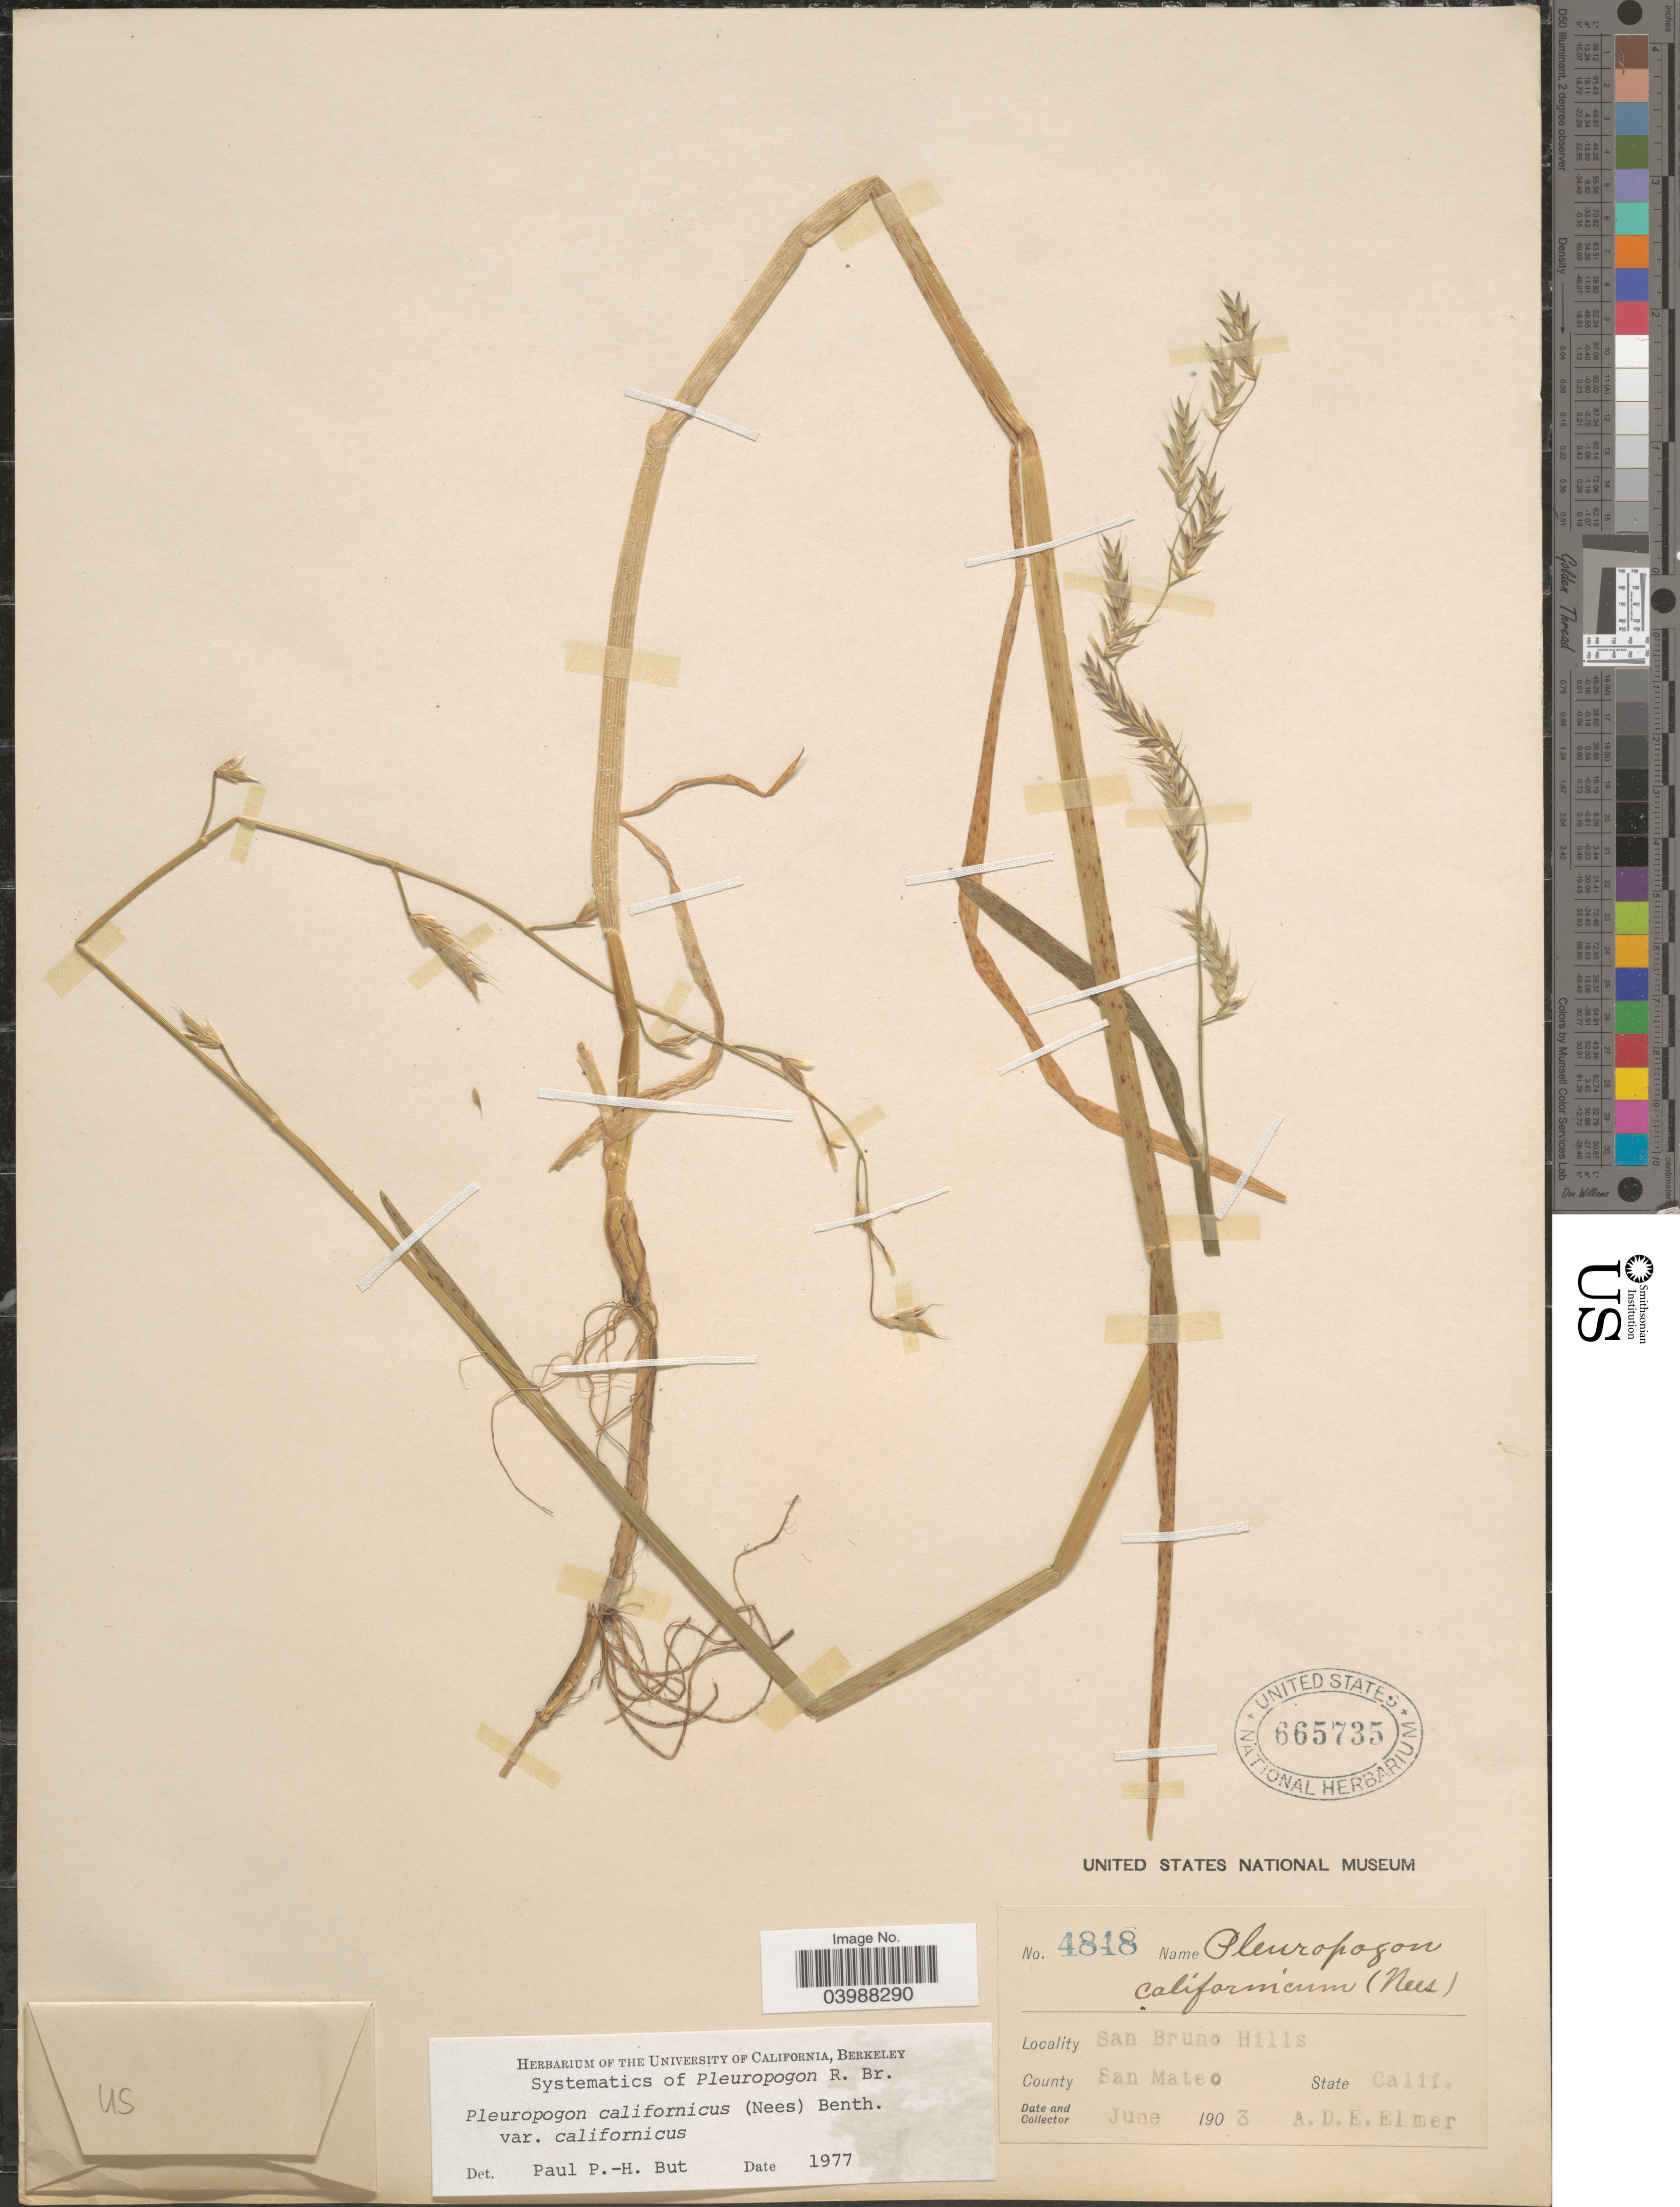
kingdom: Plantae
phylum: Tracheophyta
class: Liliopsida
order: Poales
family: Poaceae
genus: Pleuropogon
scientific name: Pleuropogon californicus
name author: (Nees) Benth. ex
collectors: A. D. E. Elmer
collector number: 4848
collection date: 1903-06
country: United States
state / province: California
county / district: San Mateo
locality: San Bruno Hills. County San Mateo.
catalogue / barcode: US 665735